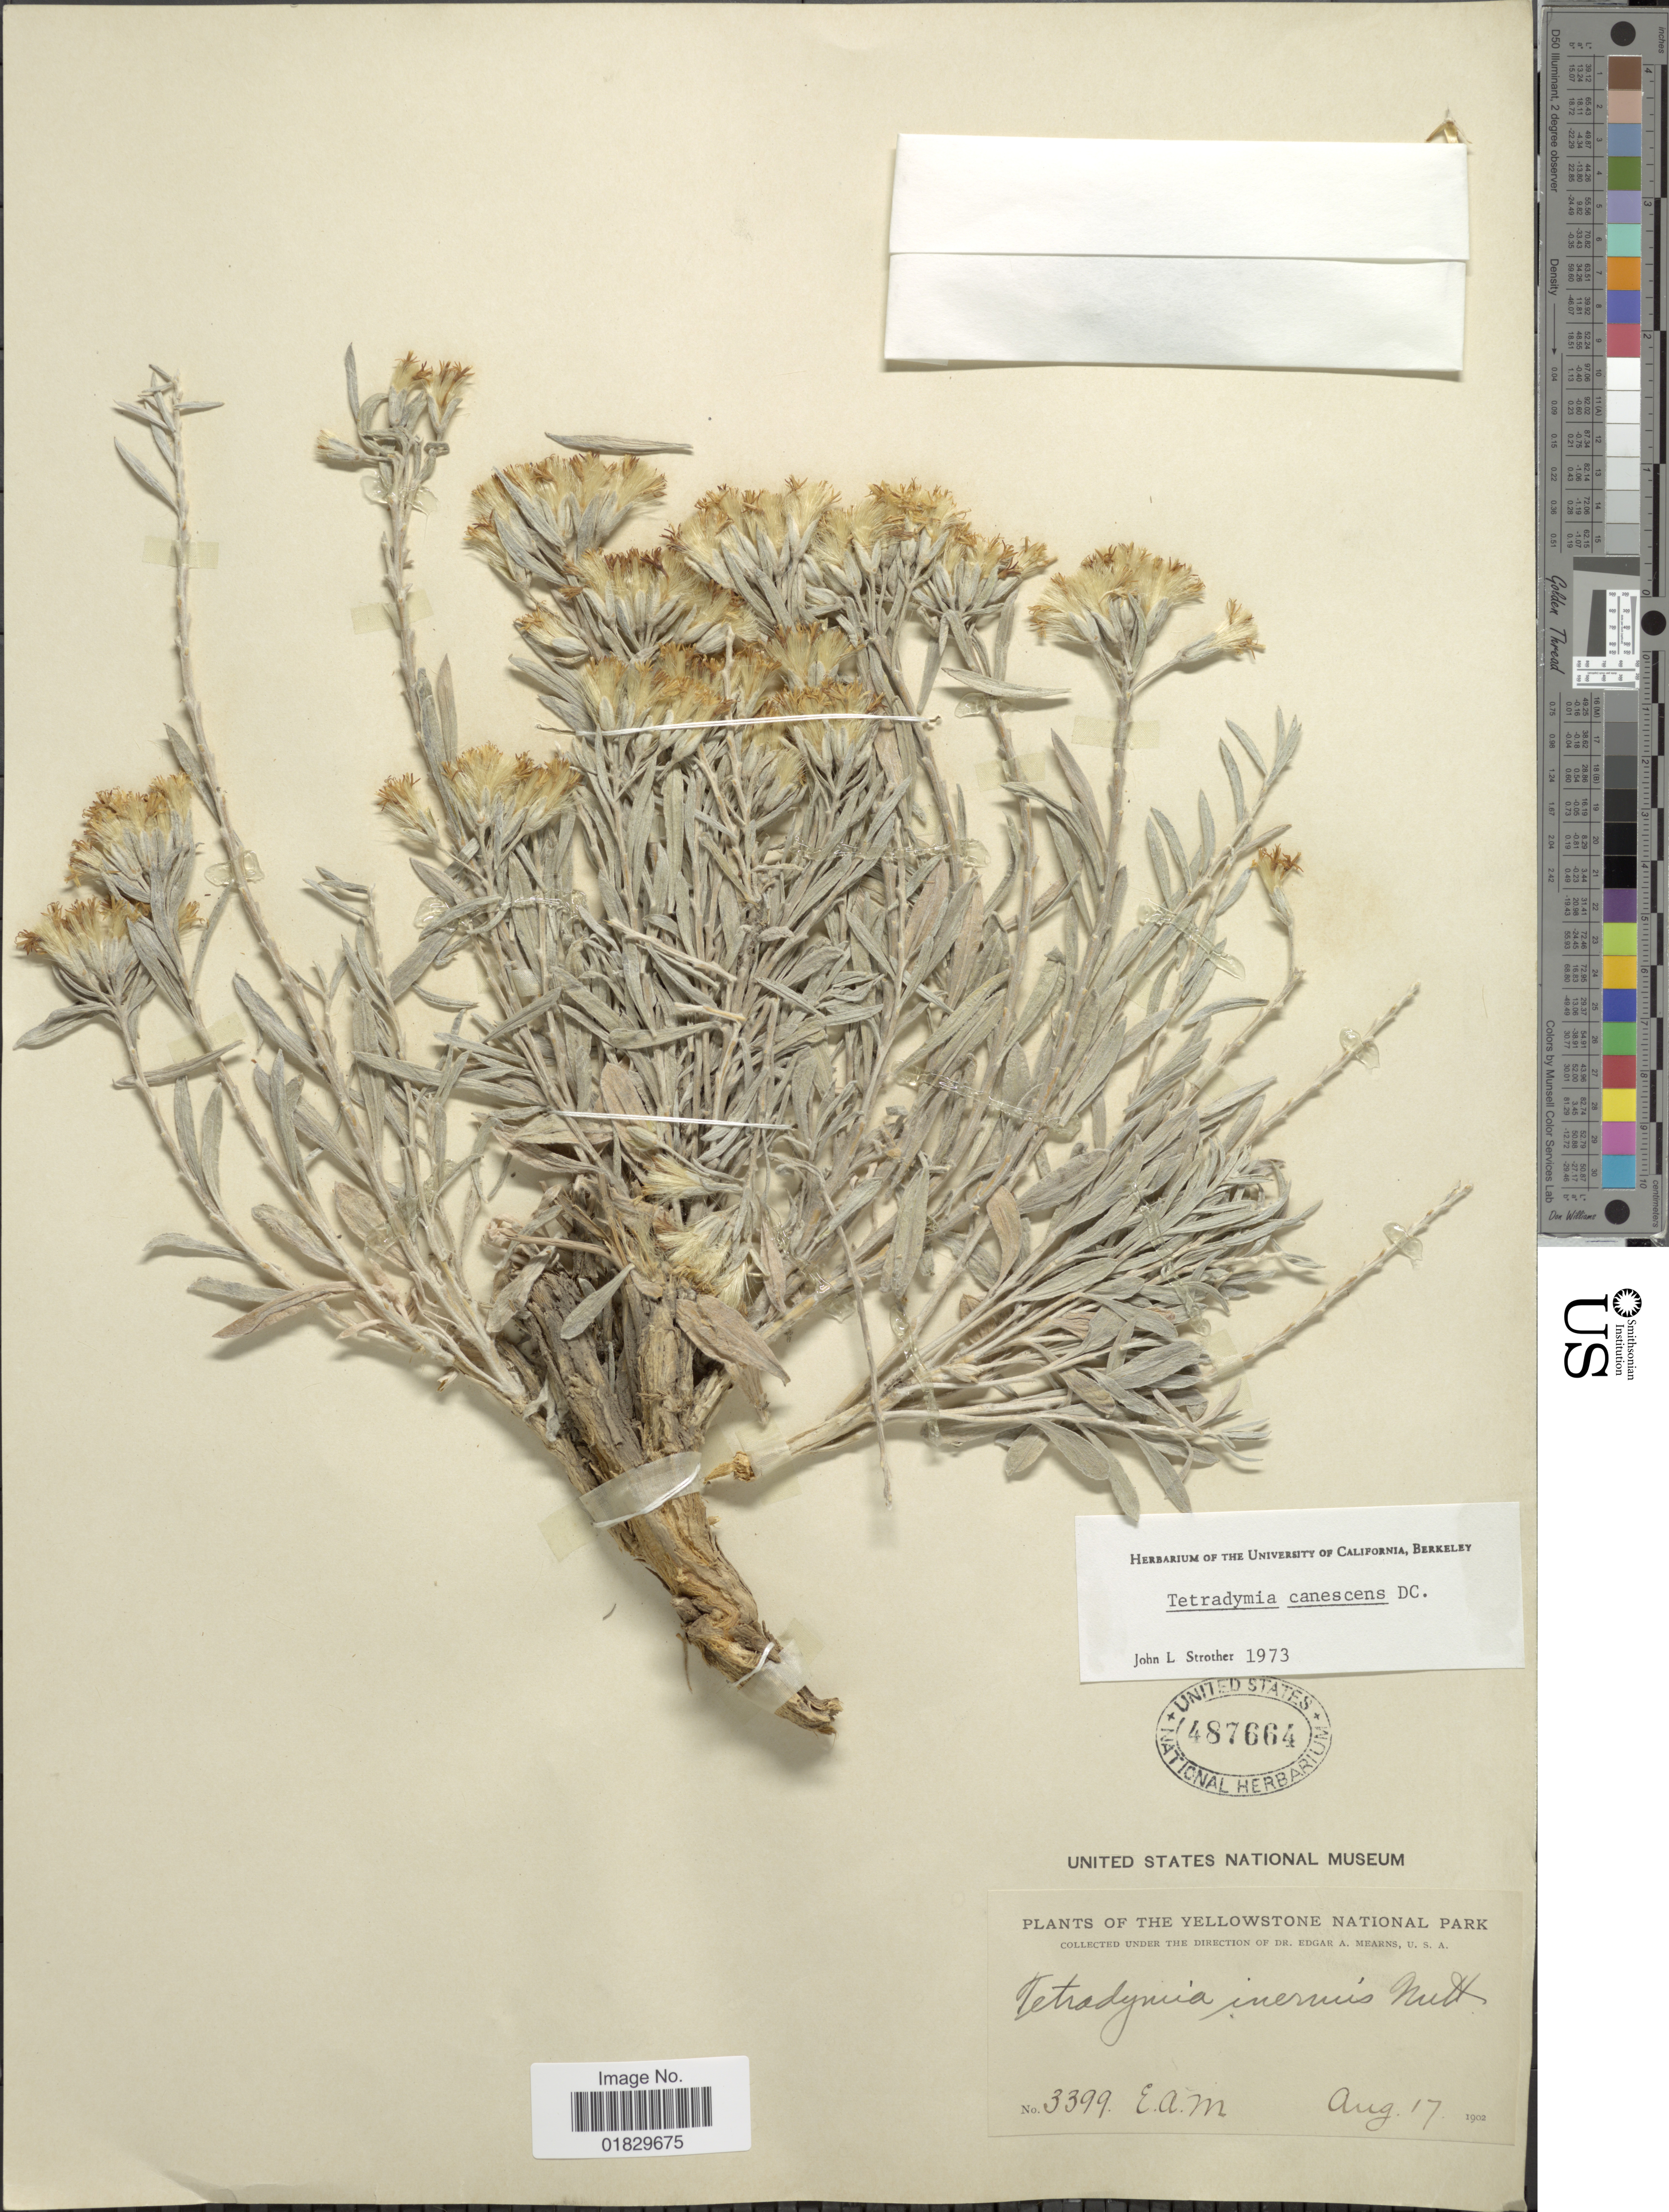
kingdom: Plantae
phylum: Tracheophyta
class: Magnoliopsida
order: Asterales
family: Asteraceae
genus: Tetradymia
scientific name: Tetradymia canescens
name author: DC.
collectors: E. A. Mearns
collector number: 3399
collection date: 1902-08-17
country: United States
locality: Yellowstone National Park.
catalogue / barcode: US 487664